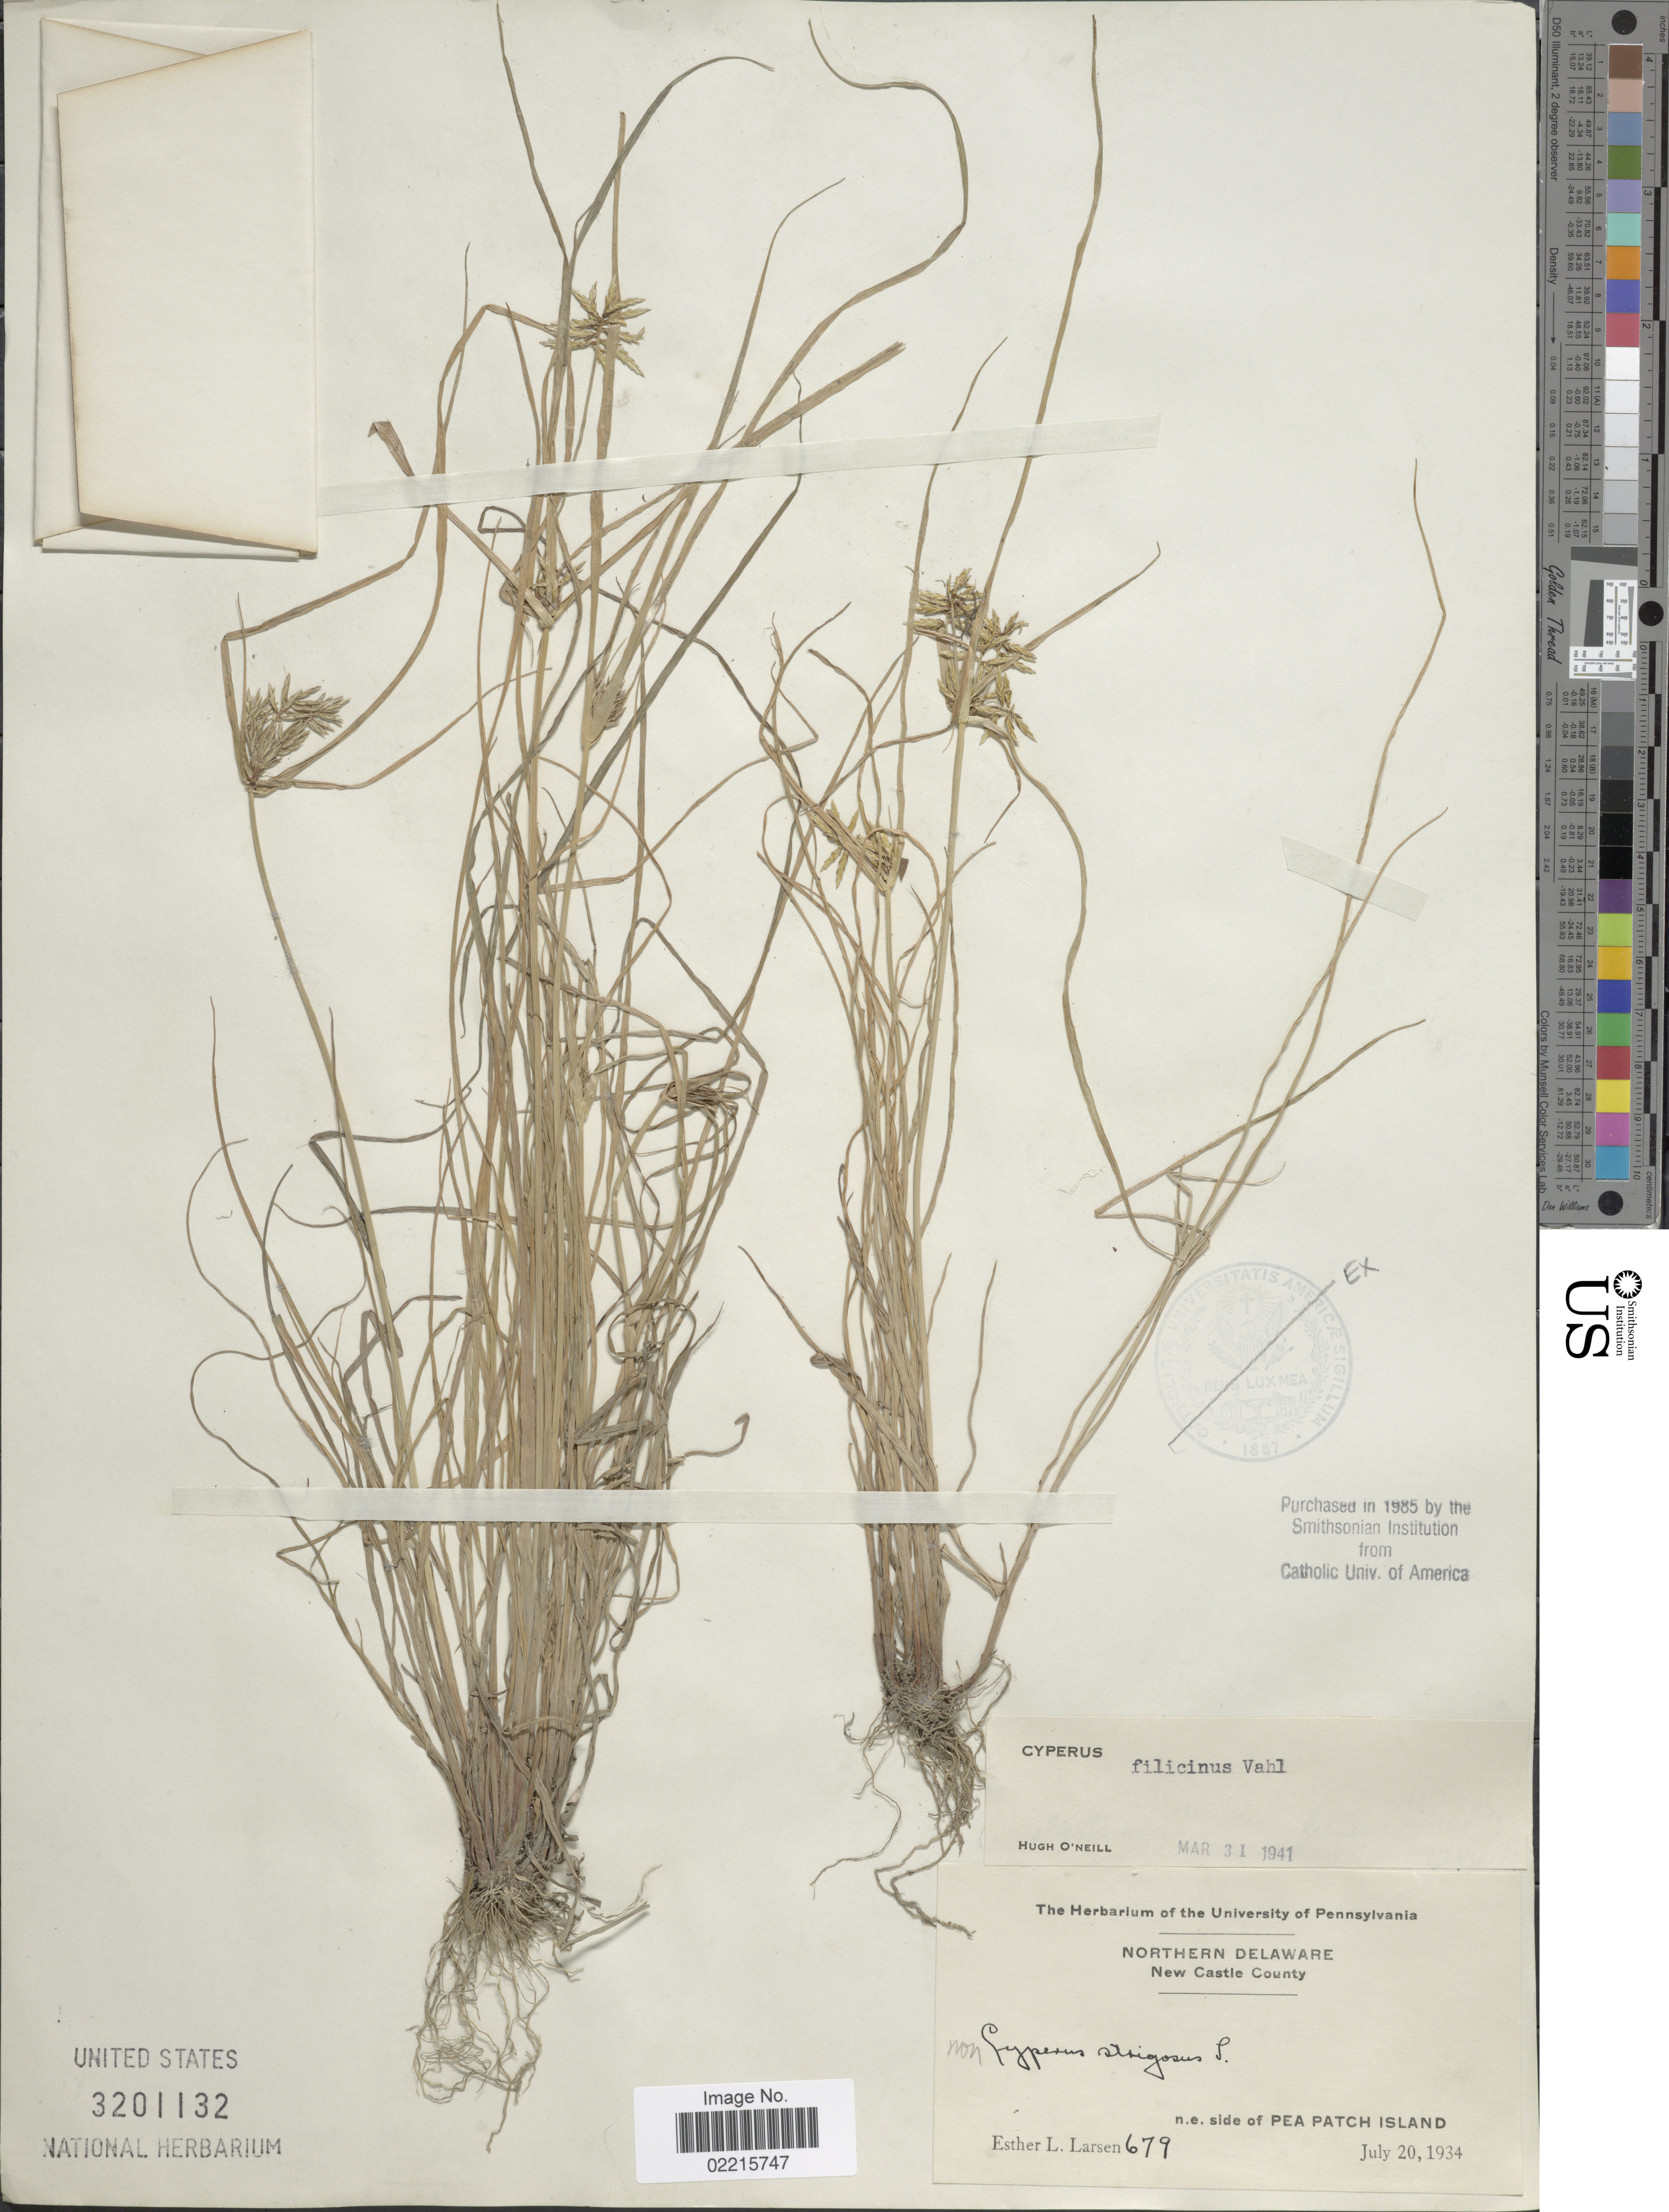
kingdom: Plantae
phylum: Tracheophyta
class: Liliopsida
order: Poales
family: Cyperaceae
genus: Cyperus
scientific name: Cyperus filicinus Vahl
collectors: E. Larsen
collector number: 679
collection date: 1934-07-20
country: United States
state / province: Delaware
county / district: New Castle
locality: Northern Delaware, New Castle County, n.e. side of Pea Patch Island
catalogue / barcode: US 3201132